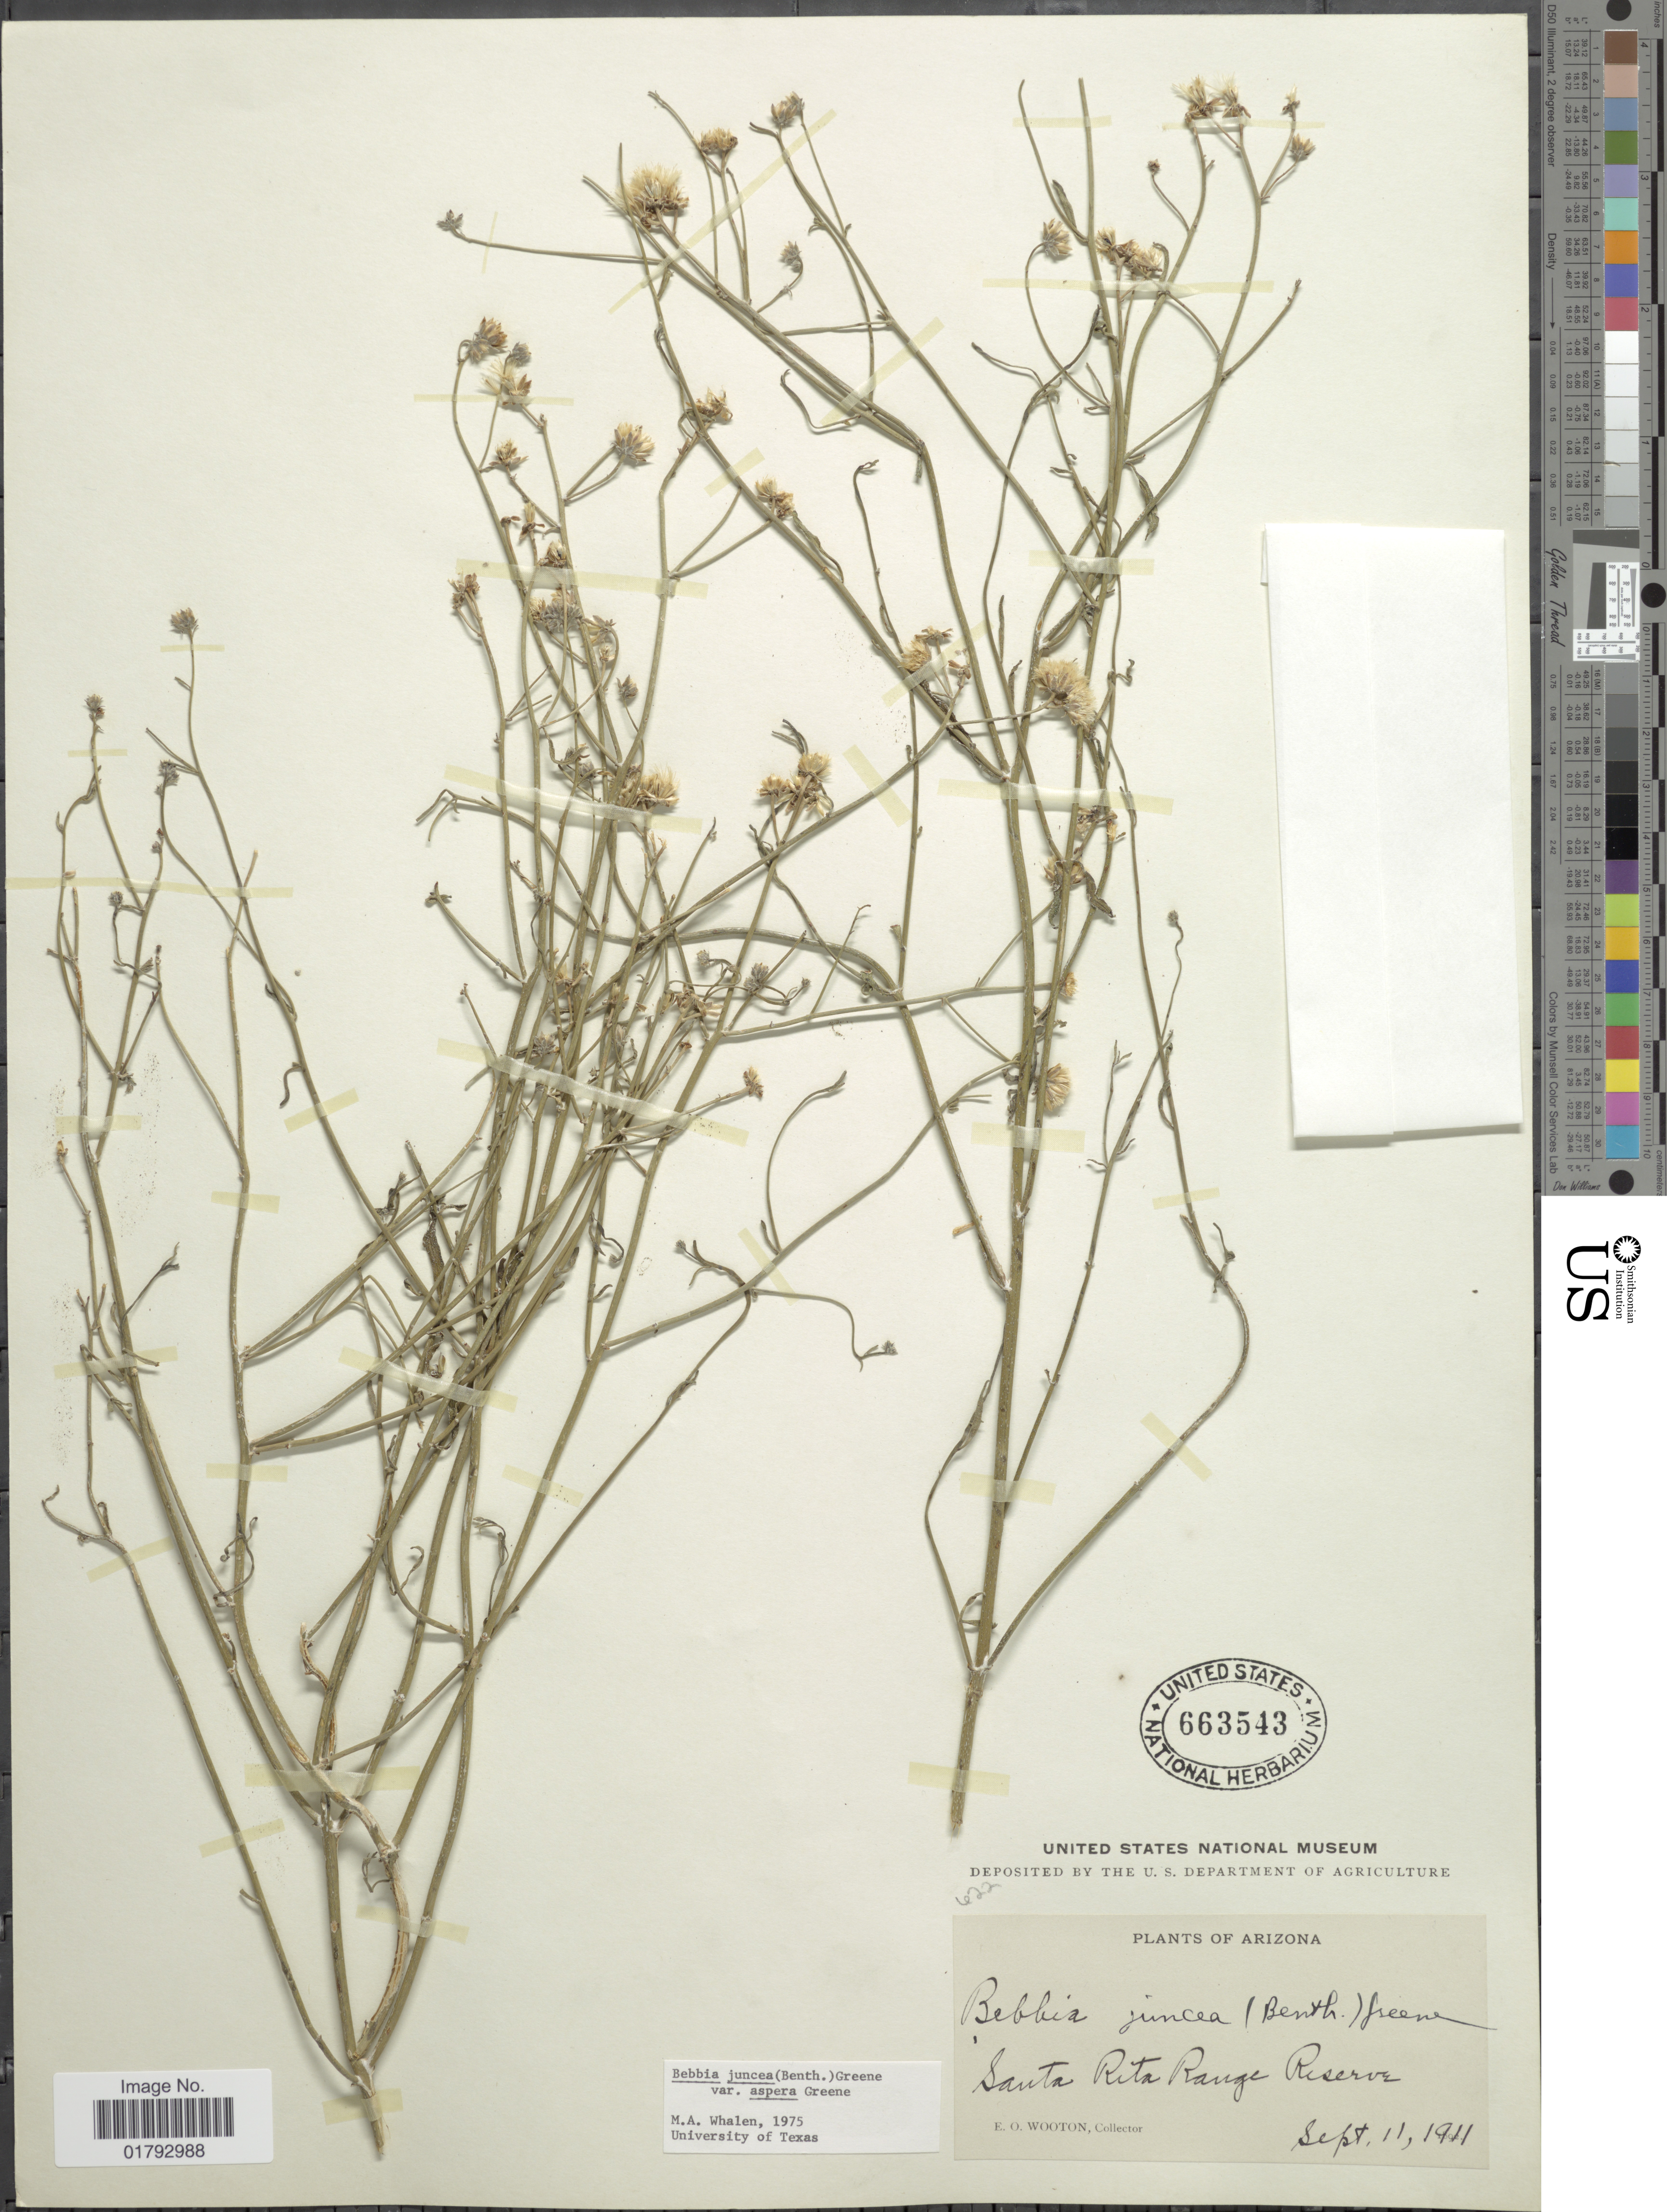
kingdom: Plantae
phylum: Tracheophyta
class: Magnoliopsida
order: Asterales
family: Asteraceae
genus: Bebbia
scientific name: Bebbia juncea var. aspera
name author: Greene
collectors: E. O. Wooton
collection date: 1911-09-11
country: United States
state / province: Arizona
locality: Santa Rita Range Reserve.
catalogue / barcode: US 663543